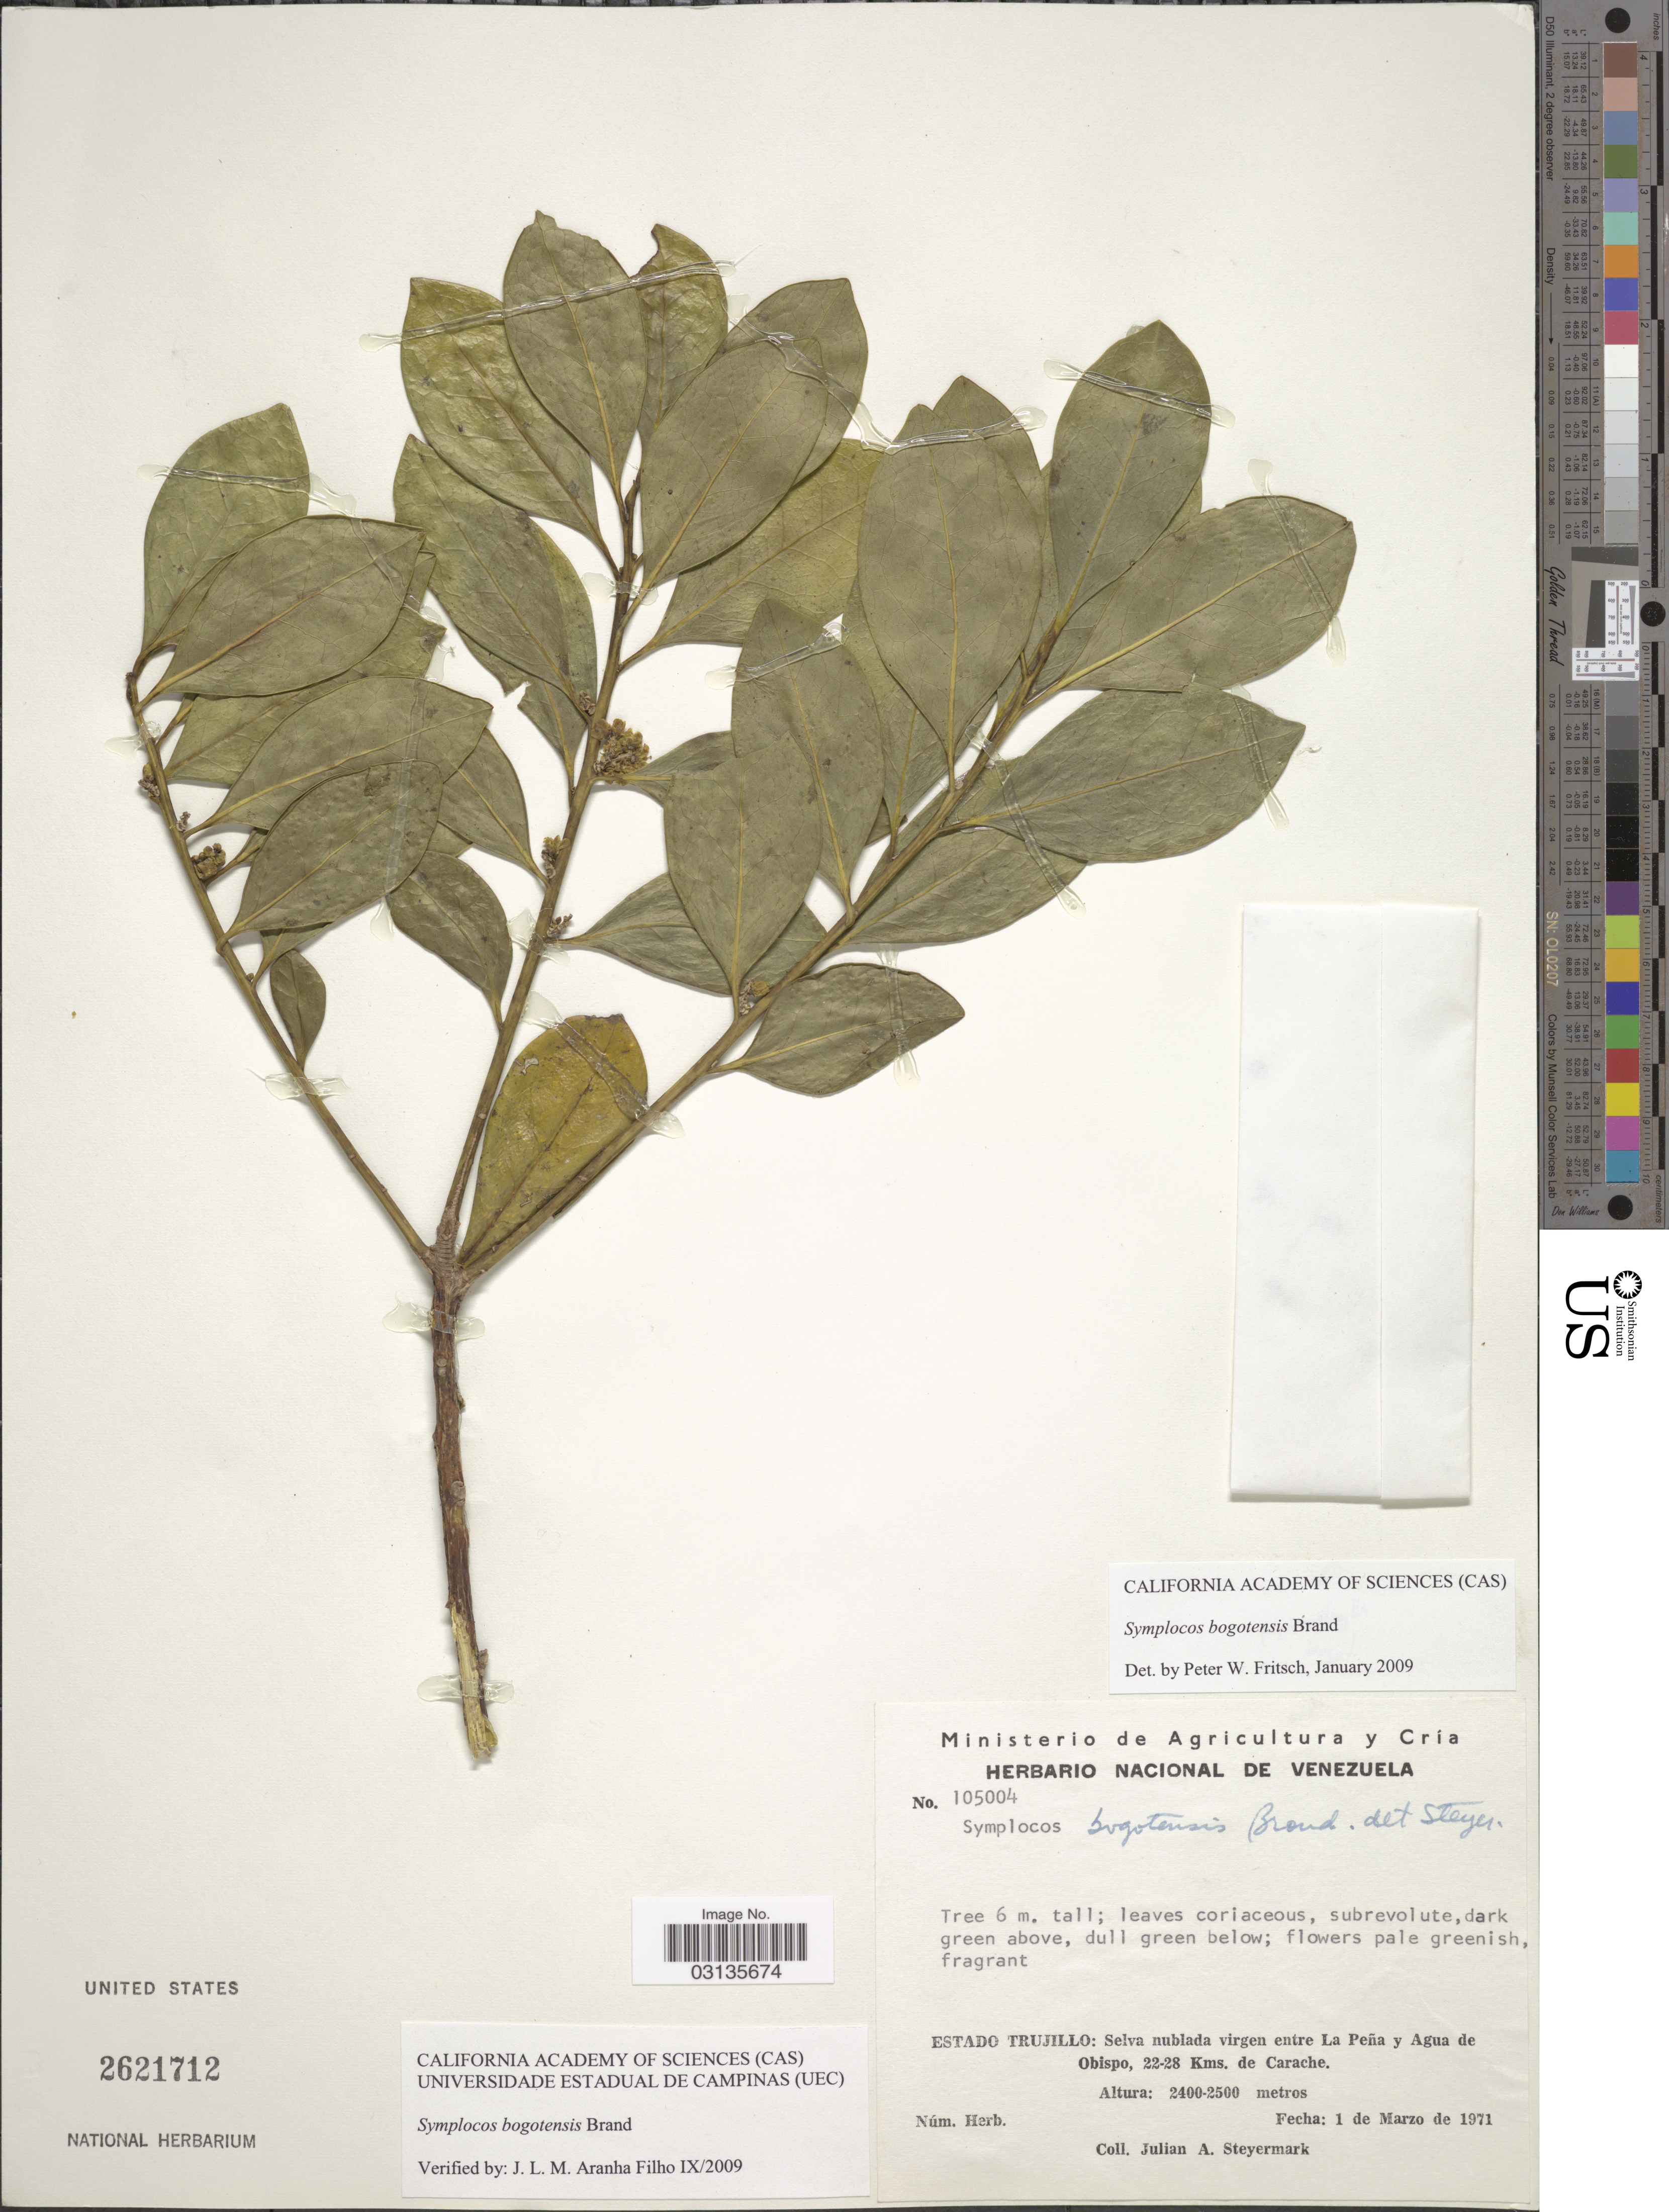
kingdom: Plantae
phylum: Tracheophyta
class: Magnoliopsida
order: Ericales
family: Symplocaceae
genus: Symplocos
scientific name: Symplocos bogotensis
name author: Brand in Engl.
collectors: J. Steyermark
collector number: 105004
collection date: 1971-03-01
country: Venezuela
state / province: Trujillo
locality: Selva nublada virgen entre La Peña y Agua de Obispo, 22-28 Kms. de Carache.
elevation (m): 2400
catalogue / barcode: US 2621712